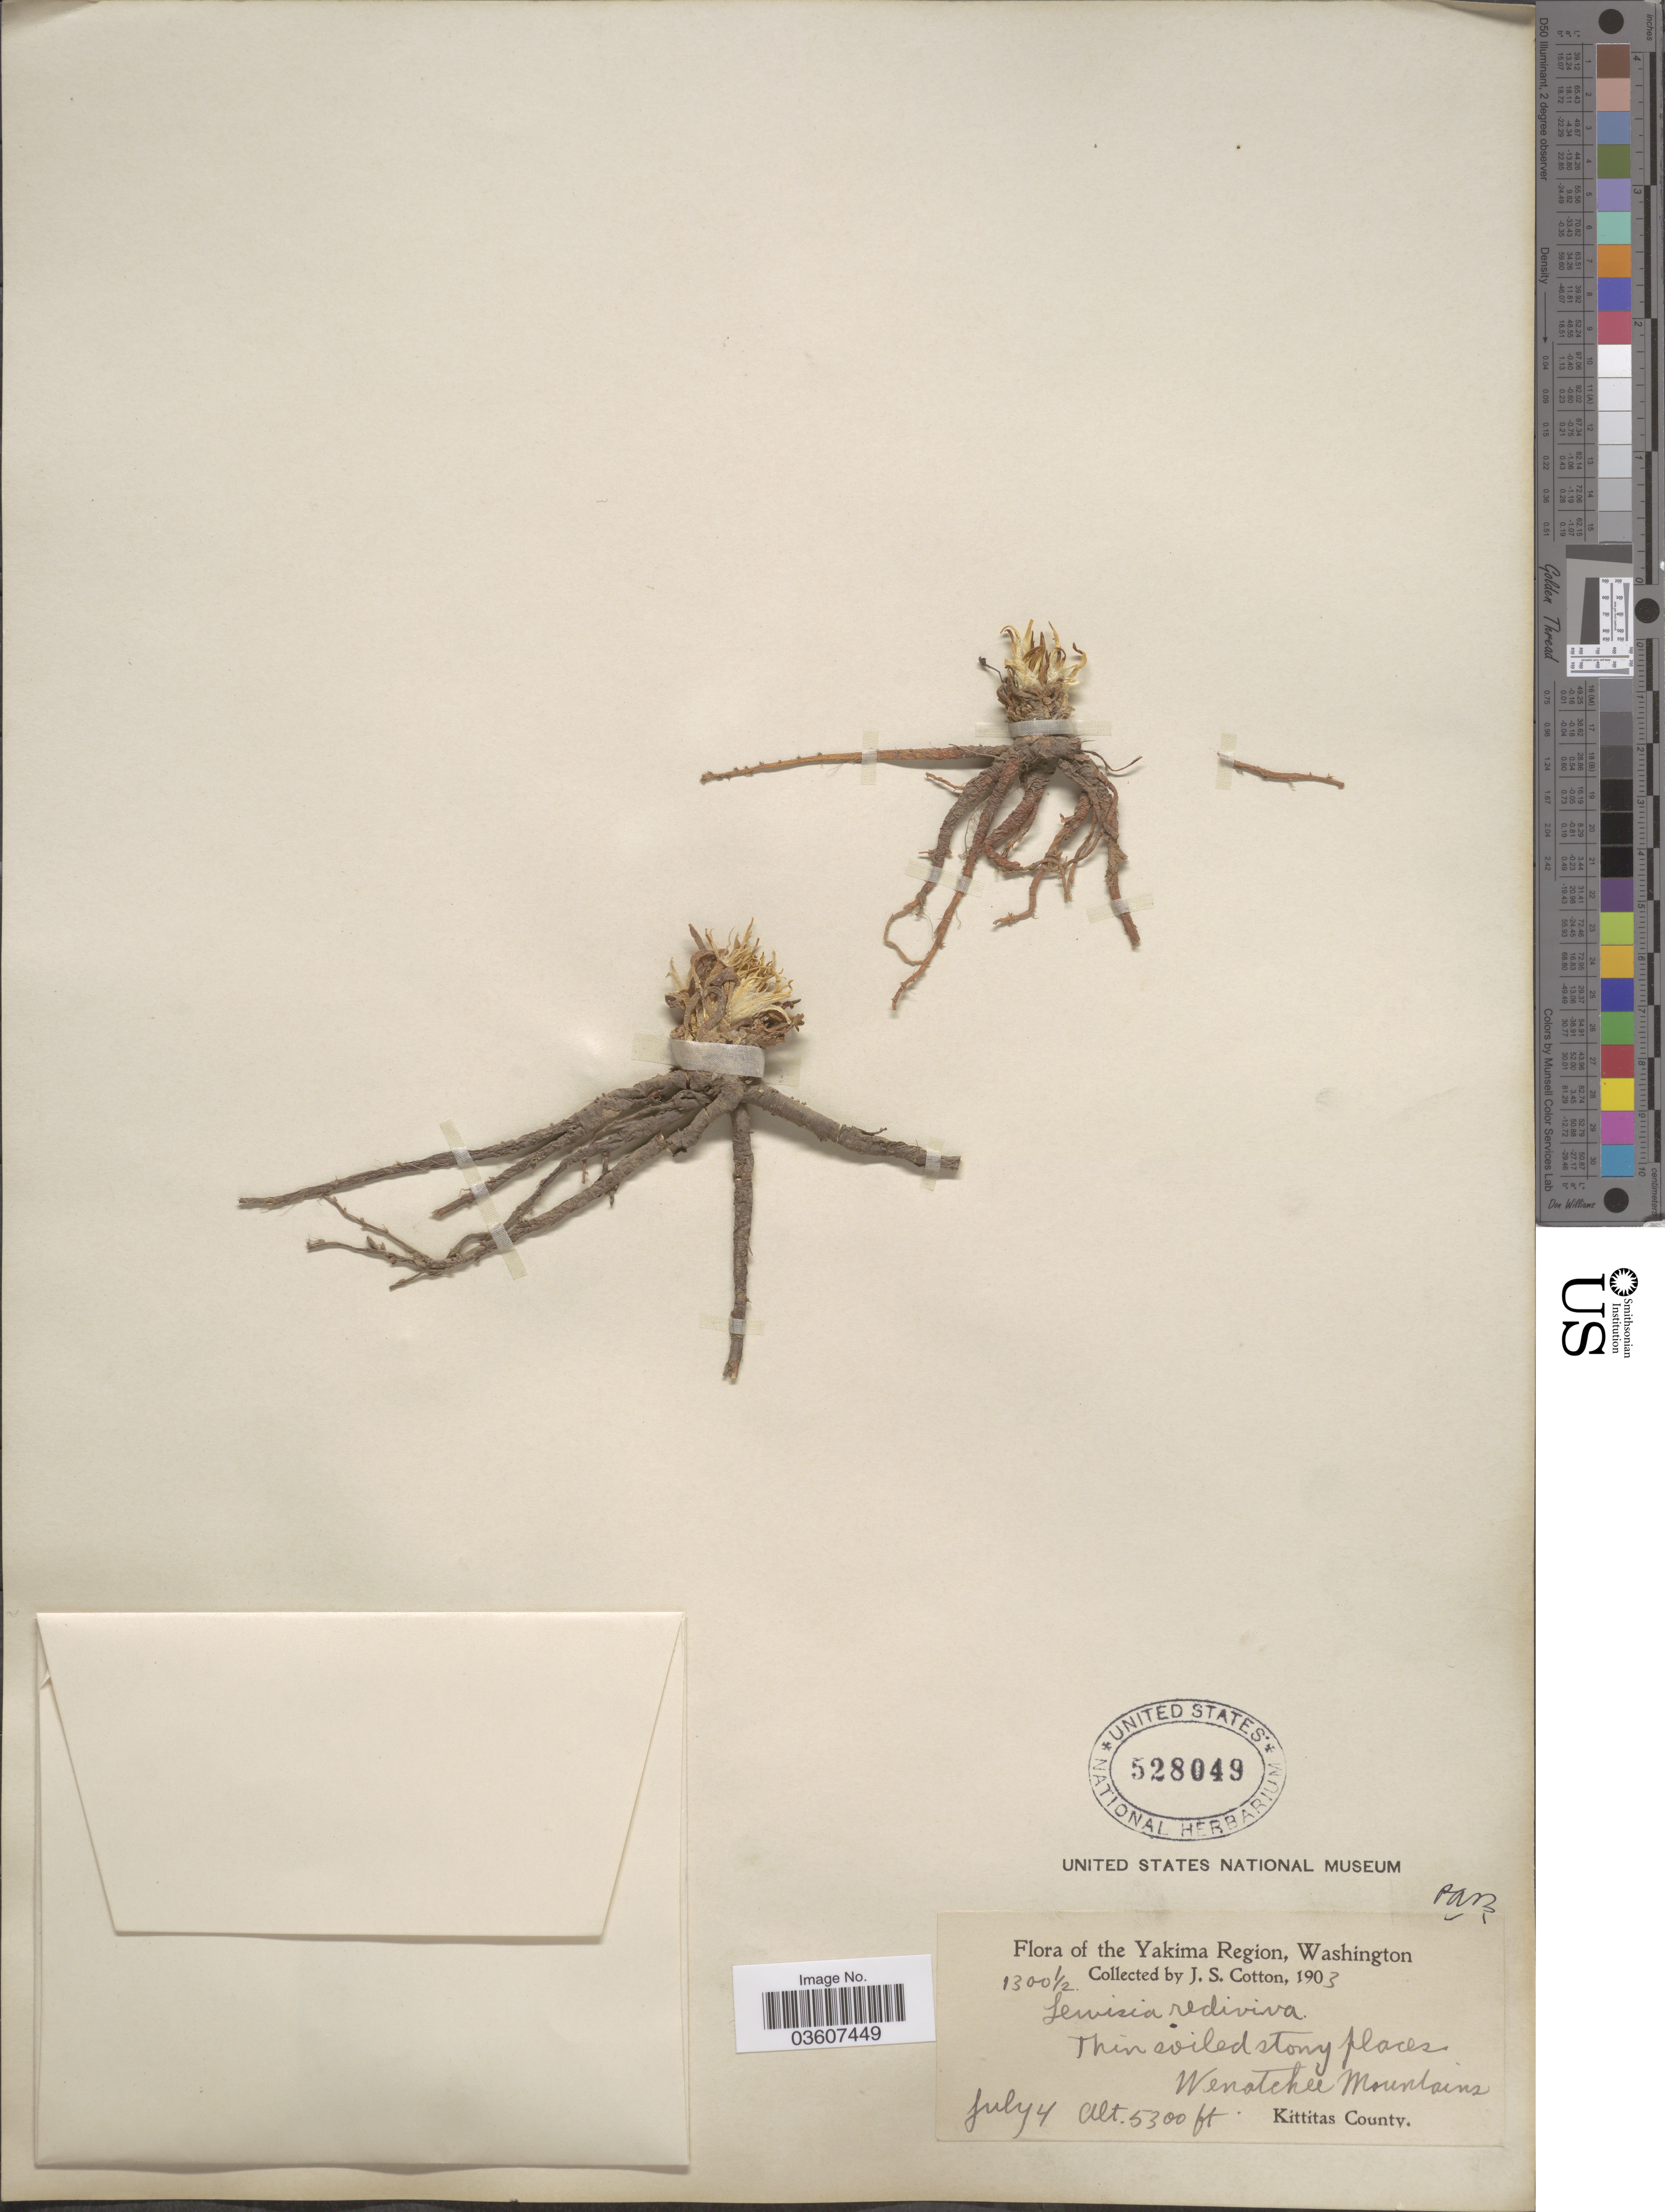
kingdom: Plantae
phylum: Tracheophyta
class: Magnoliopsida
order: Caryophyllales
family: Montiaceae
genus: Lewisia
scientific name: Lewisia rediviva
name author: Pursh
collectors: J. S. Cotton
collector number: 1300½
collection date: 1903-07-04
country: United States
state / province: Washington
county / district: Kittitas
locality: The Yakima Region, Wenatchee Mountains. Kittitas County.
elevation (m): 1615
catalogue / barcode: US 528049